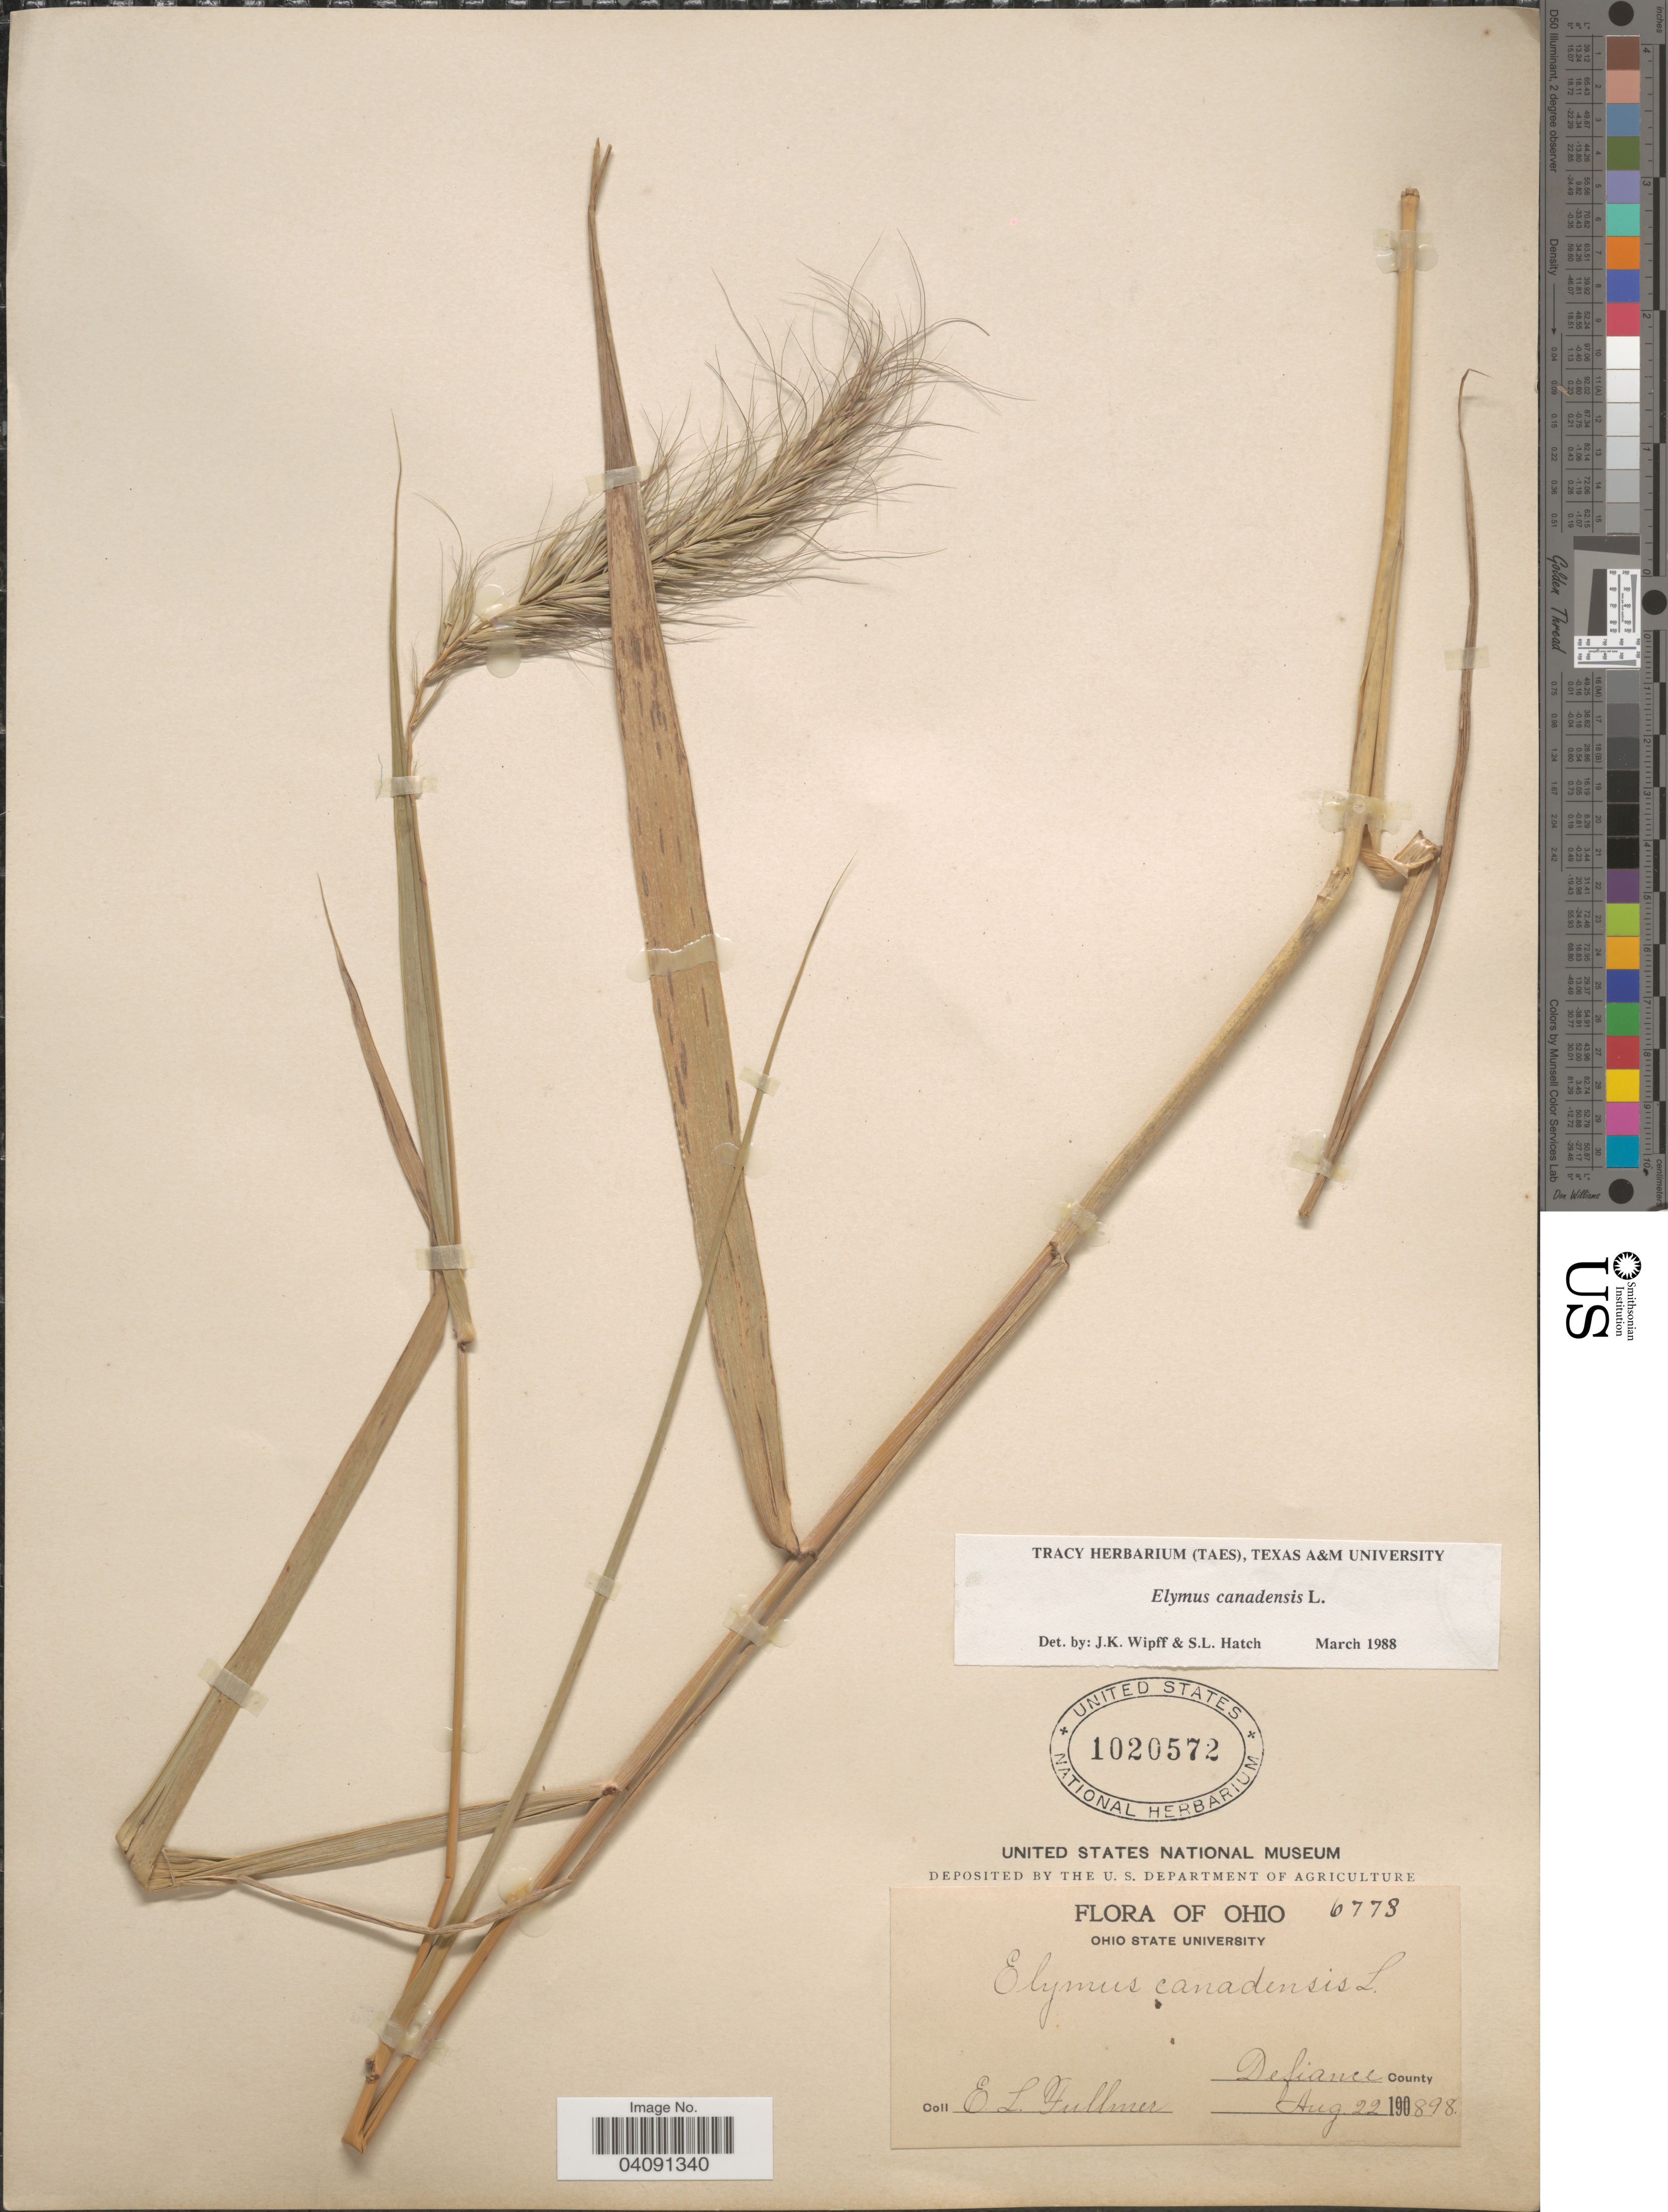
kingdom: Plantae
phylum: Tracheophyta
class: Liliopsida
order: Poales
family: Poaceae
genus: Elymus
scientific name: Elymus canadensis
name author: L.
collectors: E. Fullmer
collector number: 6773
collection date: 1898-08-22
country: United States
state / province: Ohio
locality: Defiance County.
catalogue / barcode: US 1020572